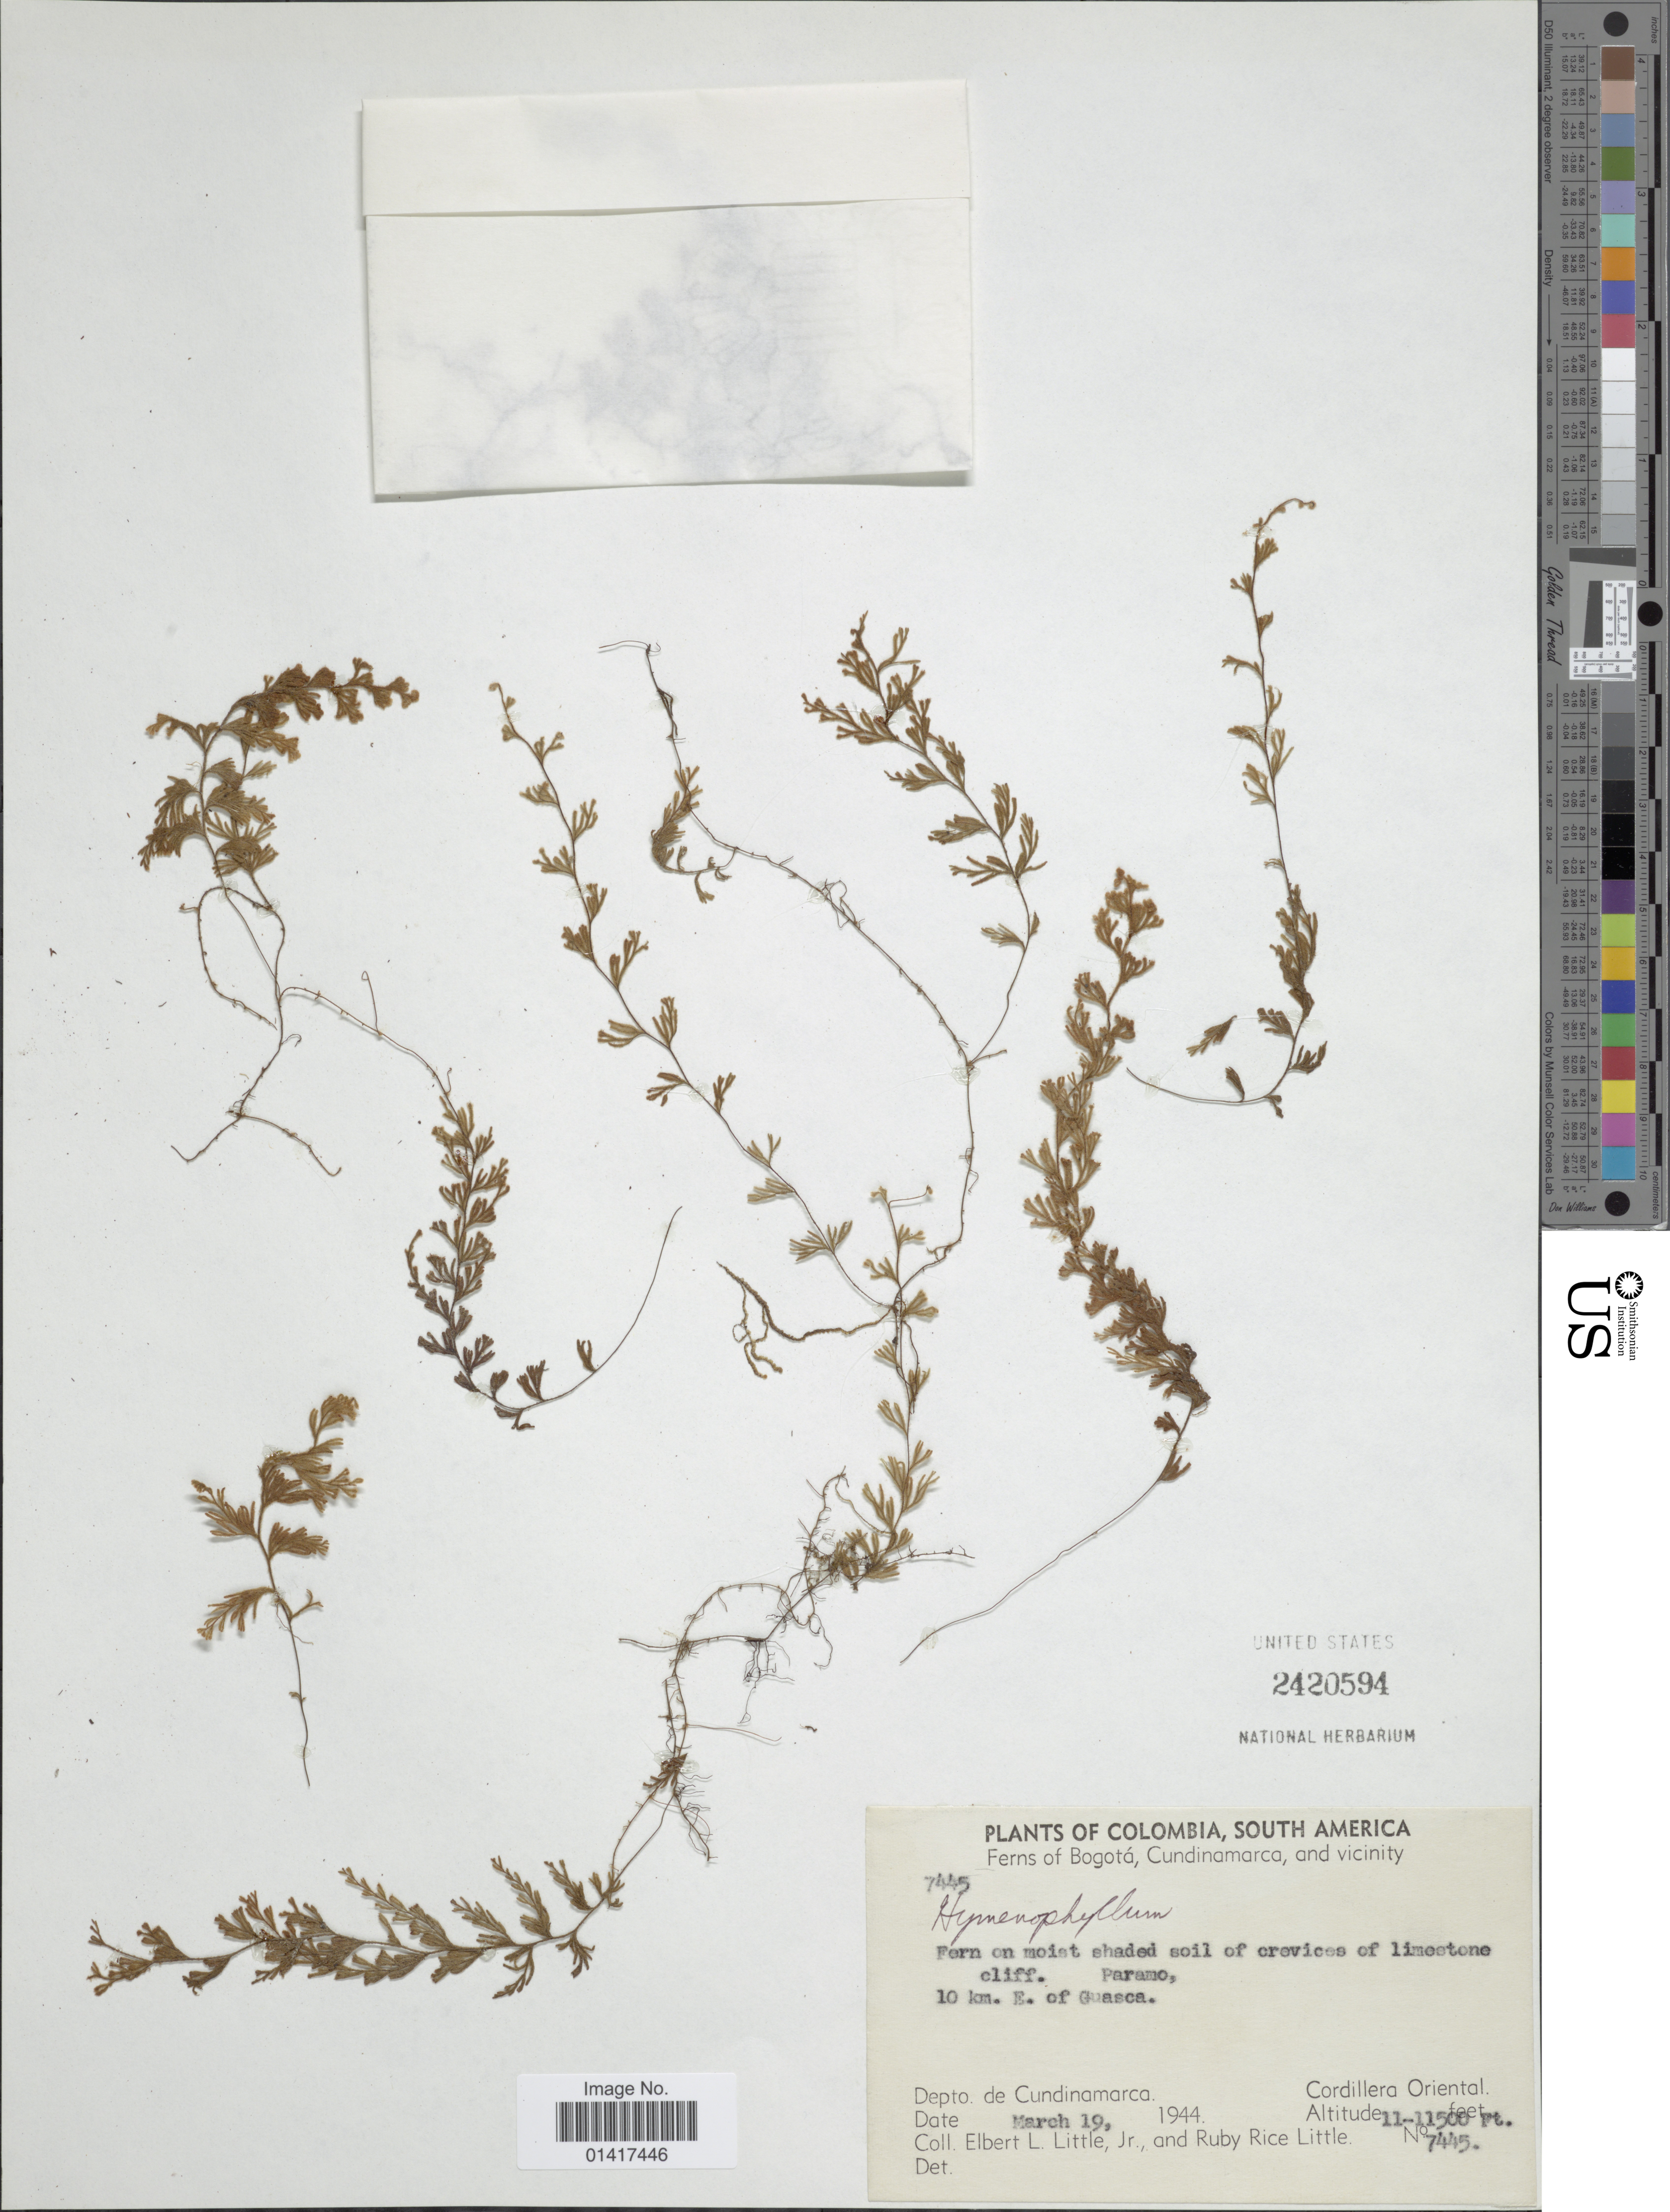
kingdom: Plantae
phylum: Tracheophyta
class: Polypodiopsida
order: Hymenophyllales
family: Hymenophyllaceae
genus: Hymenophyllum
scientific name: Hymenophyllum sp.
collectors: E. L. Little & R. R. Little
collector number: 7445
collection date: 1944-03-19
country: Colombia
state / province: Cundinamarca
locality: Cordillera Oriental. Fern on moist shaded soil of crevices of limestone cliff. Paramo. 10 km. E. of Guasca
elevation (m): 3353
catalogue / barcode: US 2420594